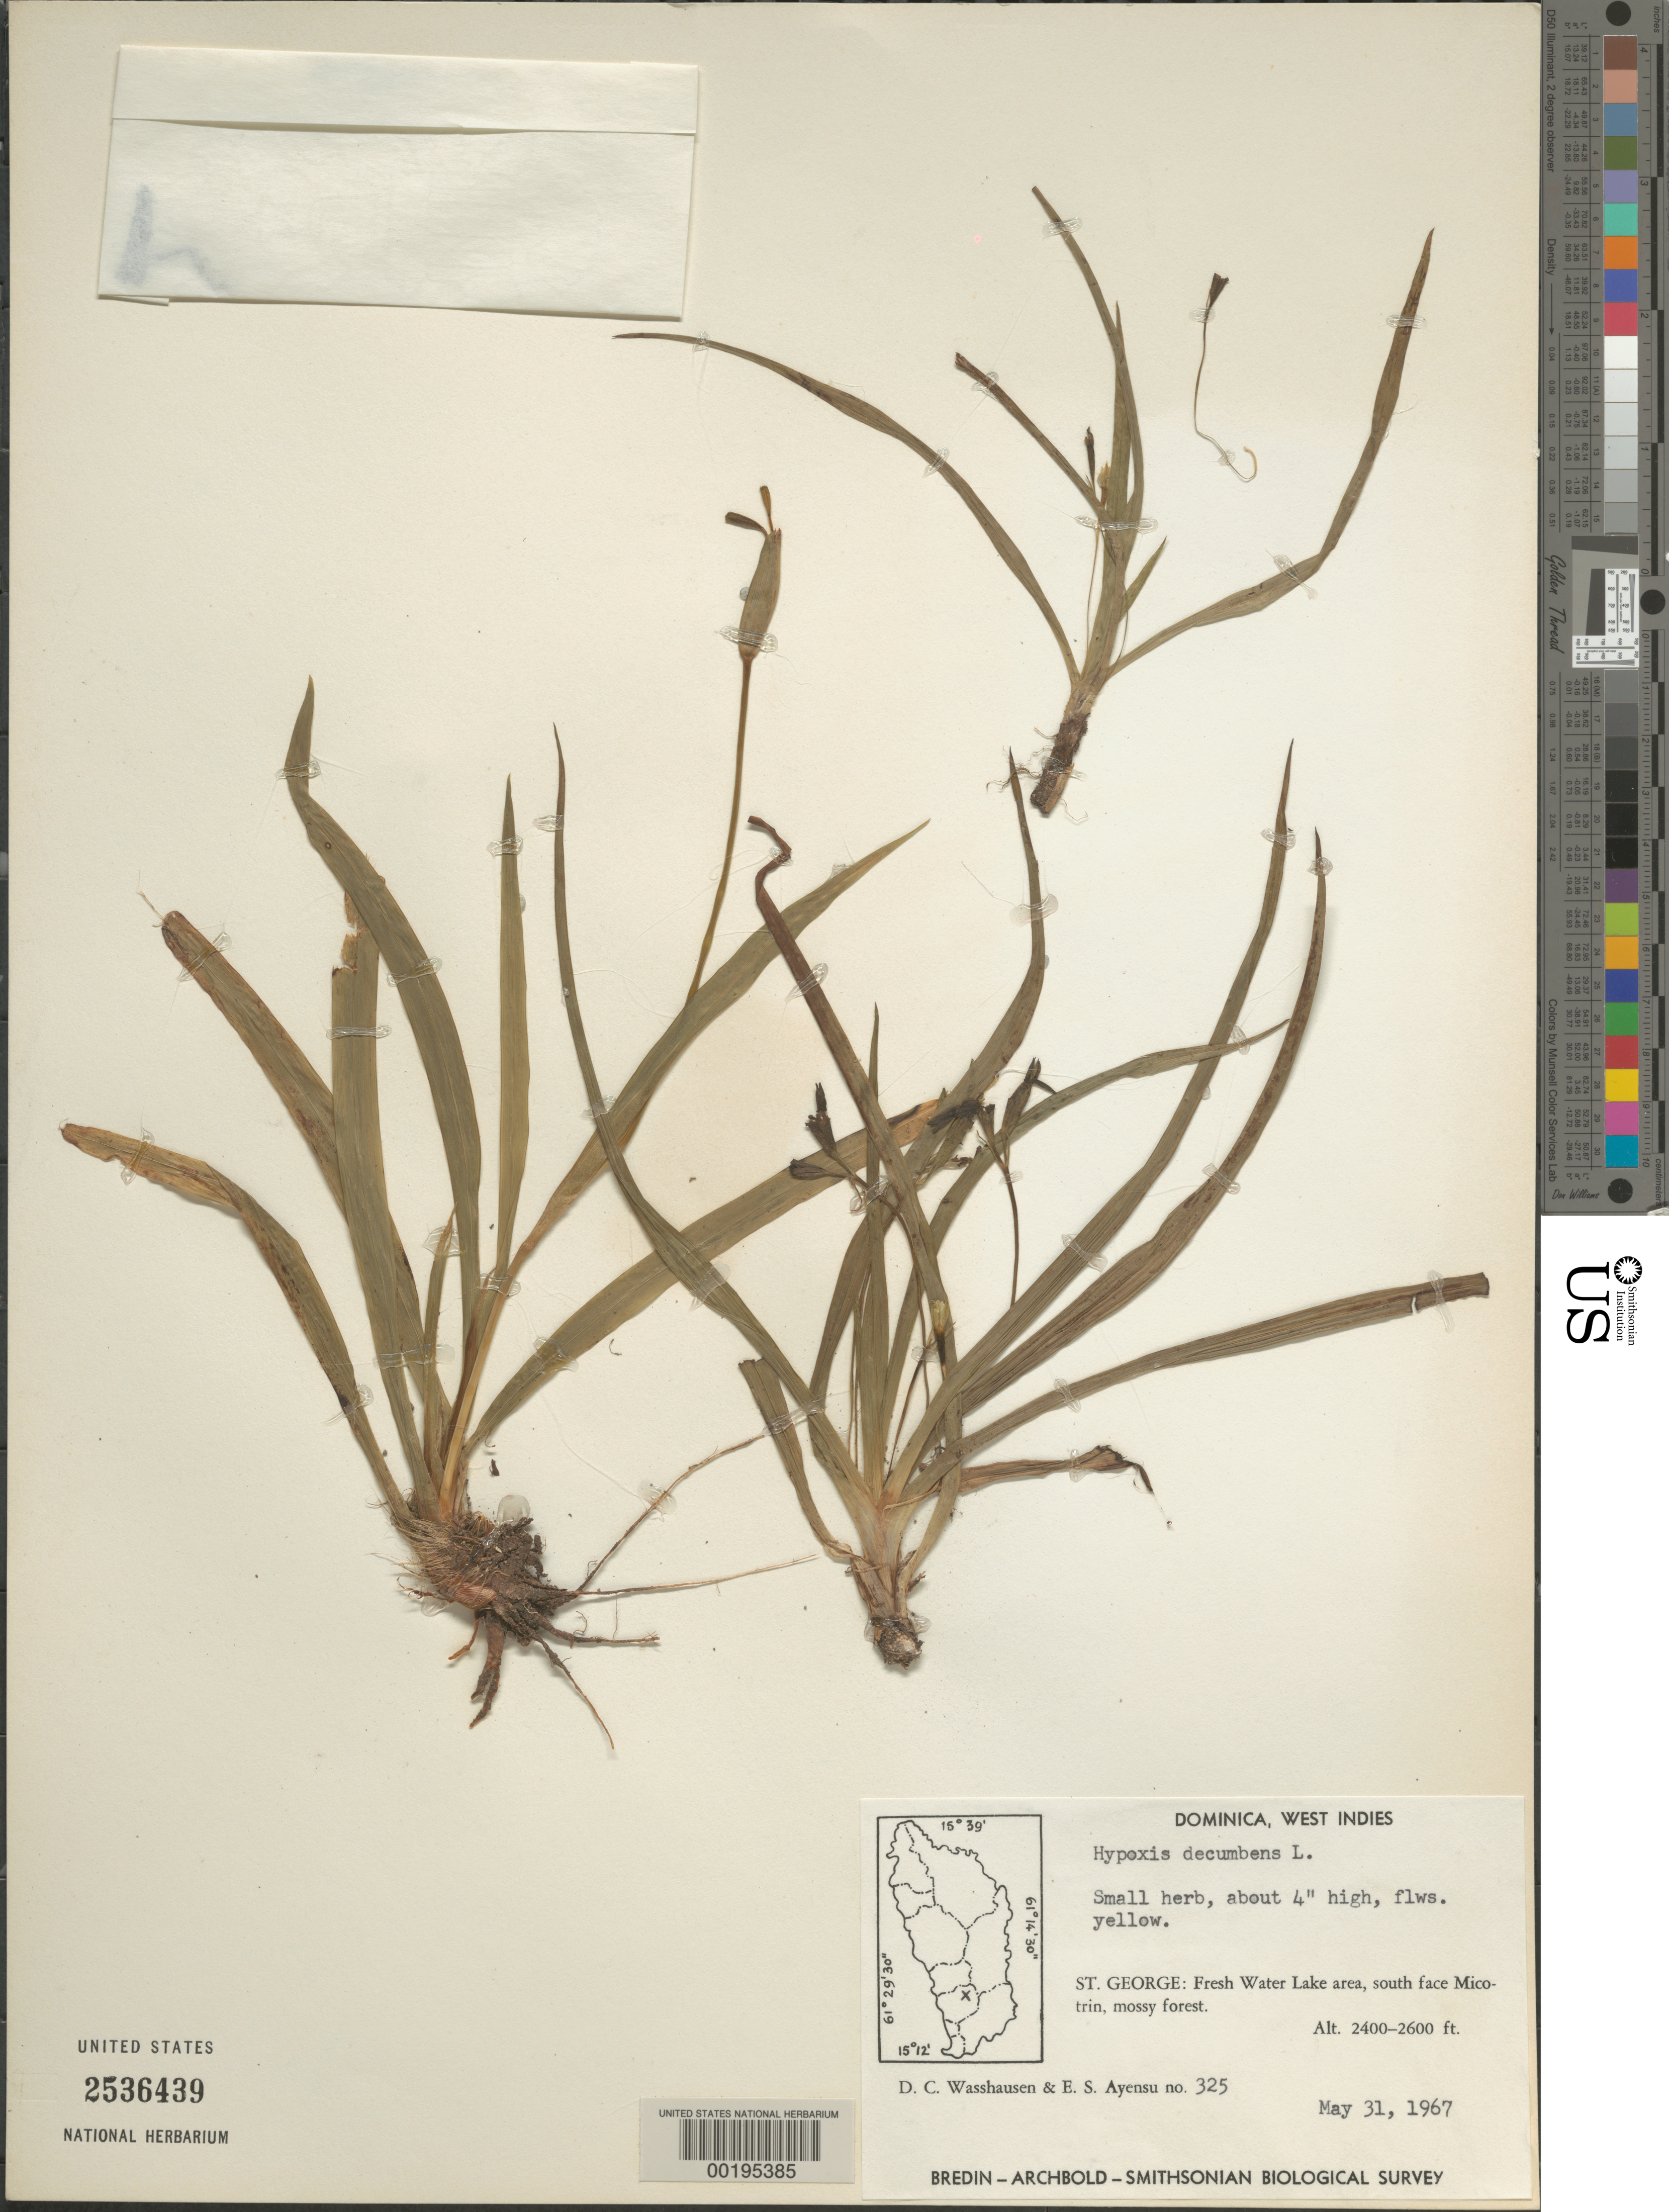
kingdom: Plantae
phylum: Tracheophyta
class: Liliopsida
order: Asparagales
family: Hypoxidaceae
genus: Hypoxis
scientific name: Hypoxis decumbens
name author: L.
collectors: D. C. Wasshausen & E. S. Ayensu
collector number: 325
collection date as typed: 31 May 1967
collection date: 1967-05-31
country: Dominica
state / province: St. George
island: Dominica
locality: Fresh water lake area, s face micotrin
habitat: Mossy forest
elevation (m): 732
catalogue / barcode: US 2536439